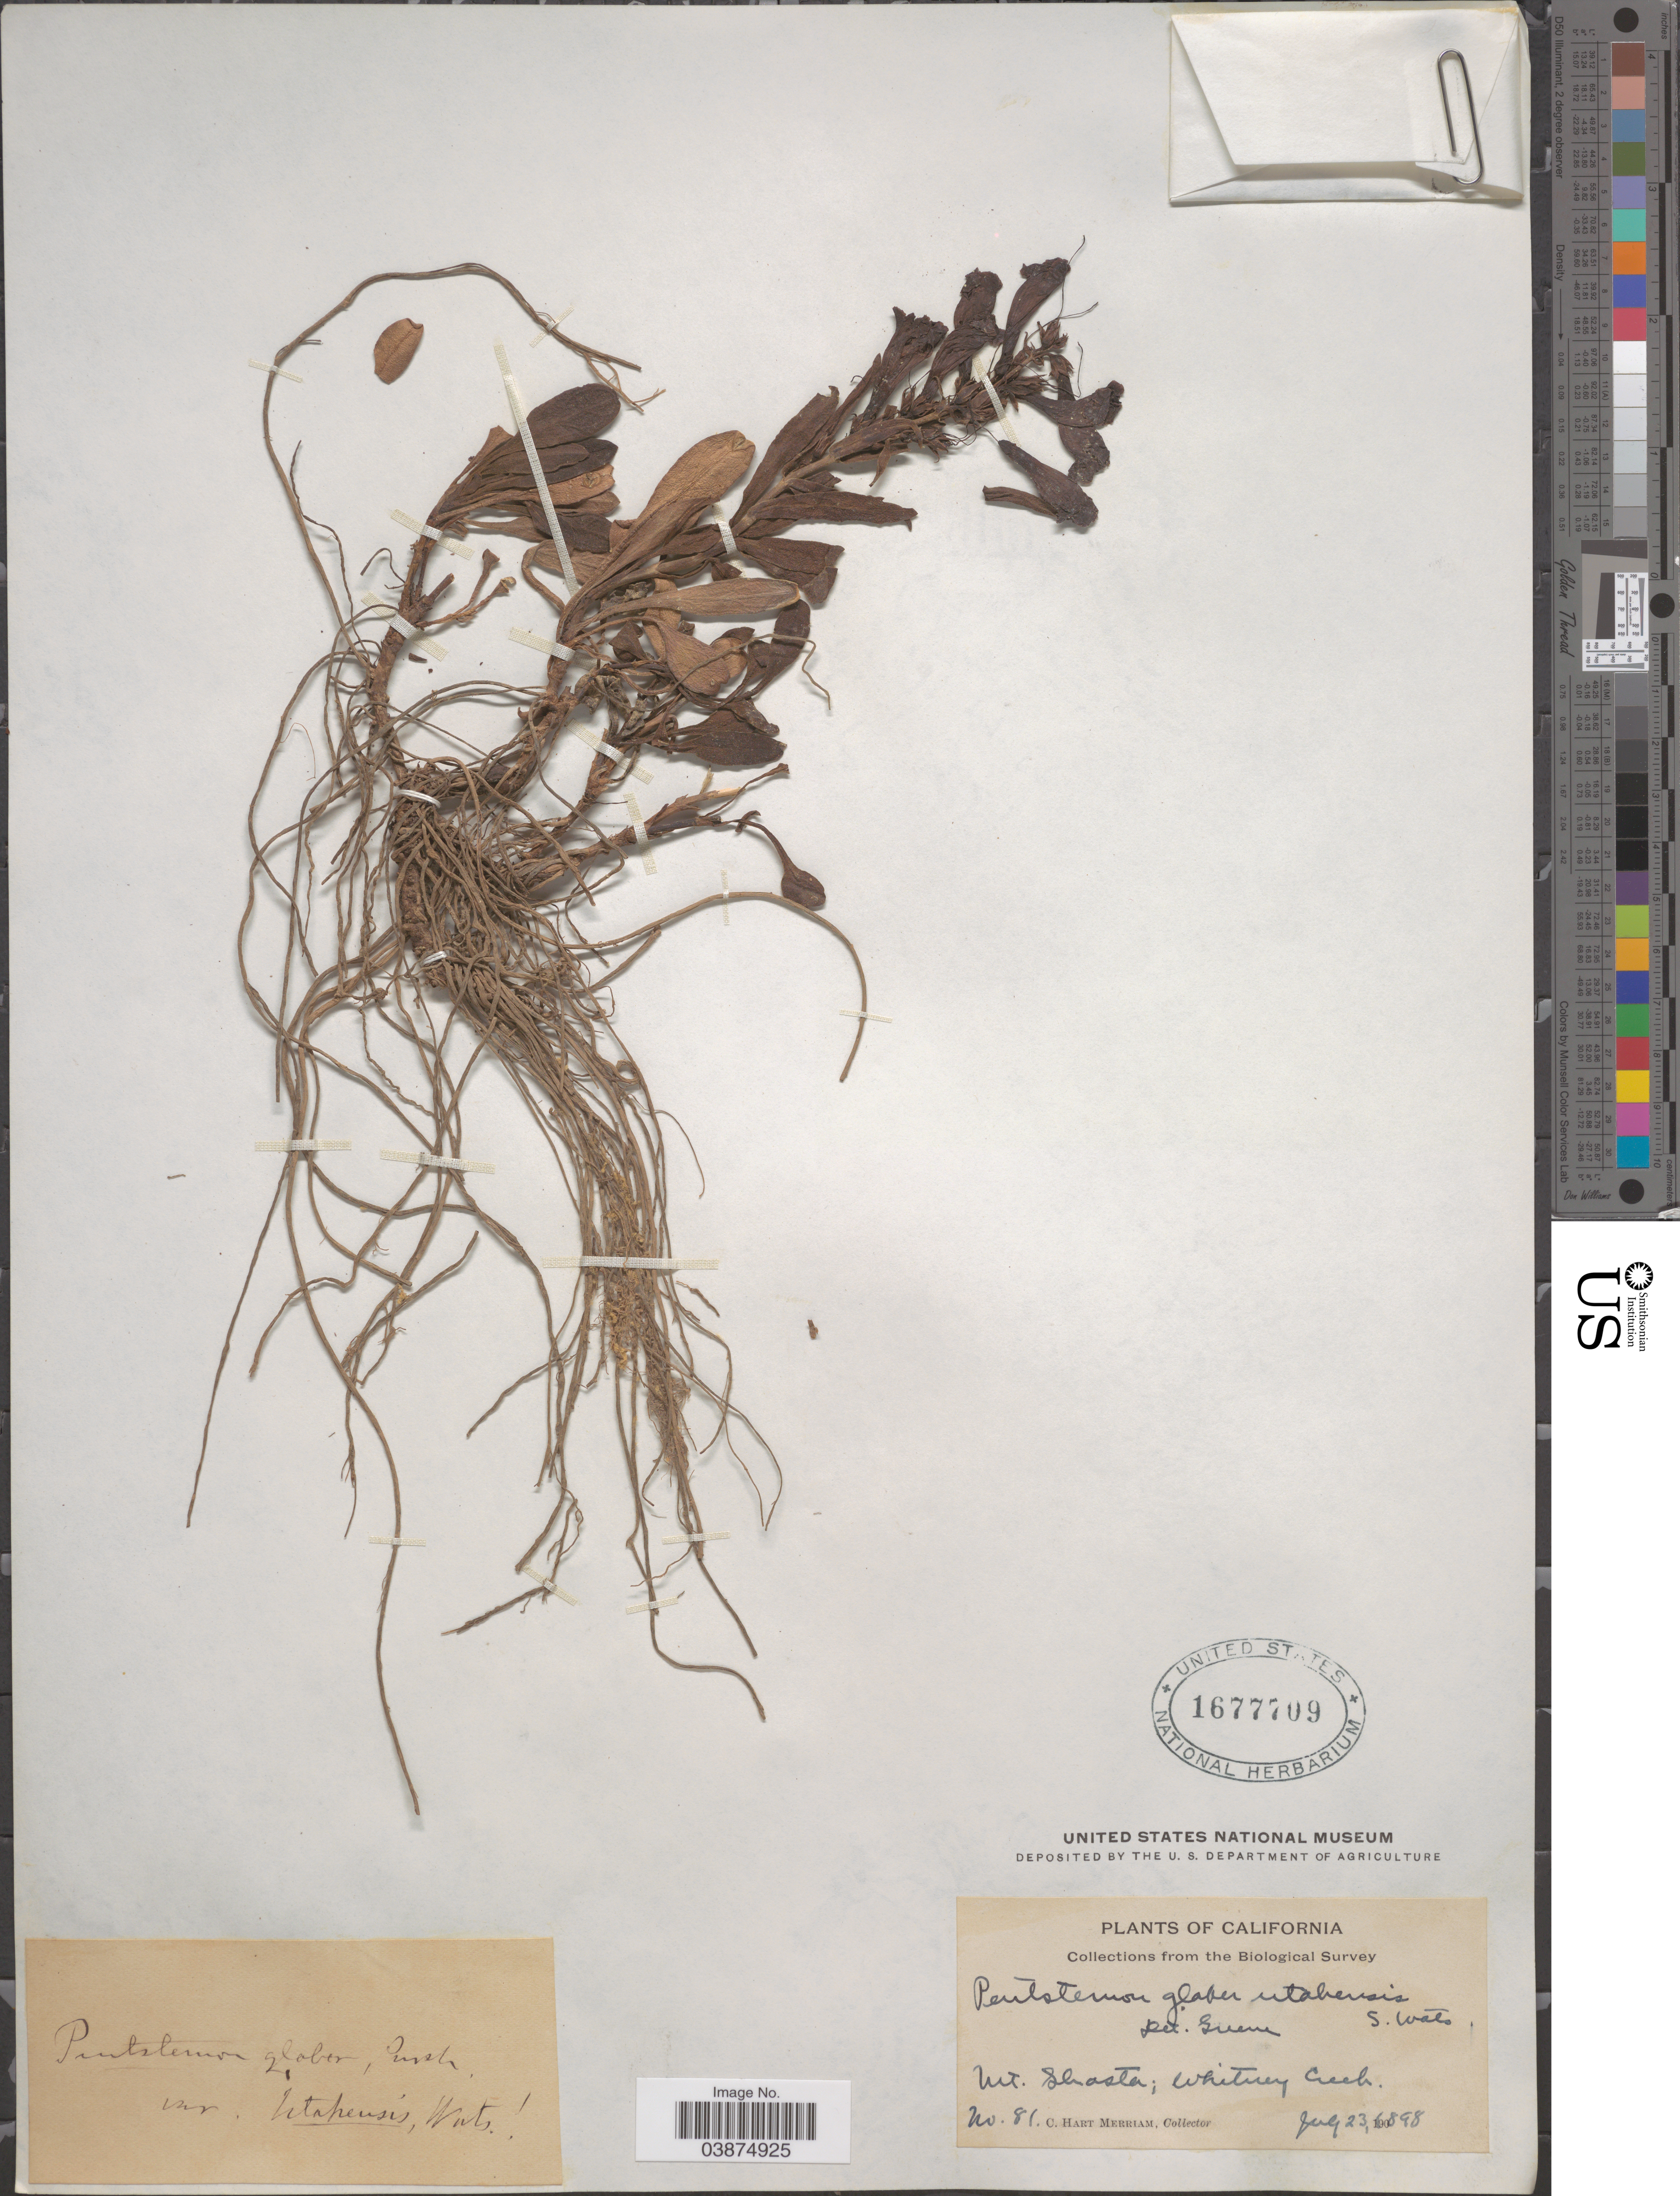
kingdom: Plantae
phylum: Tracheophyta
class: Magnoliopsida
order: Lamiales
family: Plantaginaceae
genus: Penstemon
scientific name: Penstemon glaber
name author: Pursh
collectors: C. Merriam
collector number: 81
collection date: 1898-07-23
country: United States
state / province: California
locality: Mt. Shasta; Whitney Creek.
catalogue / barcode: US 1677709